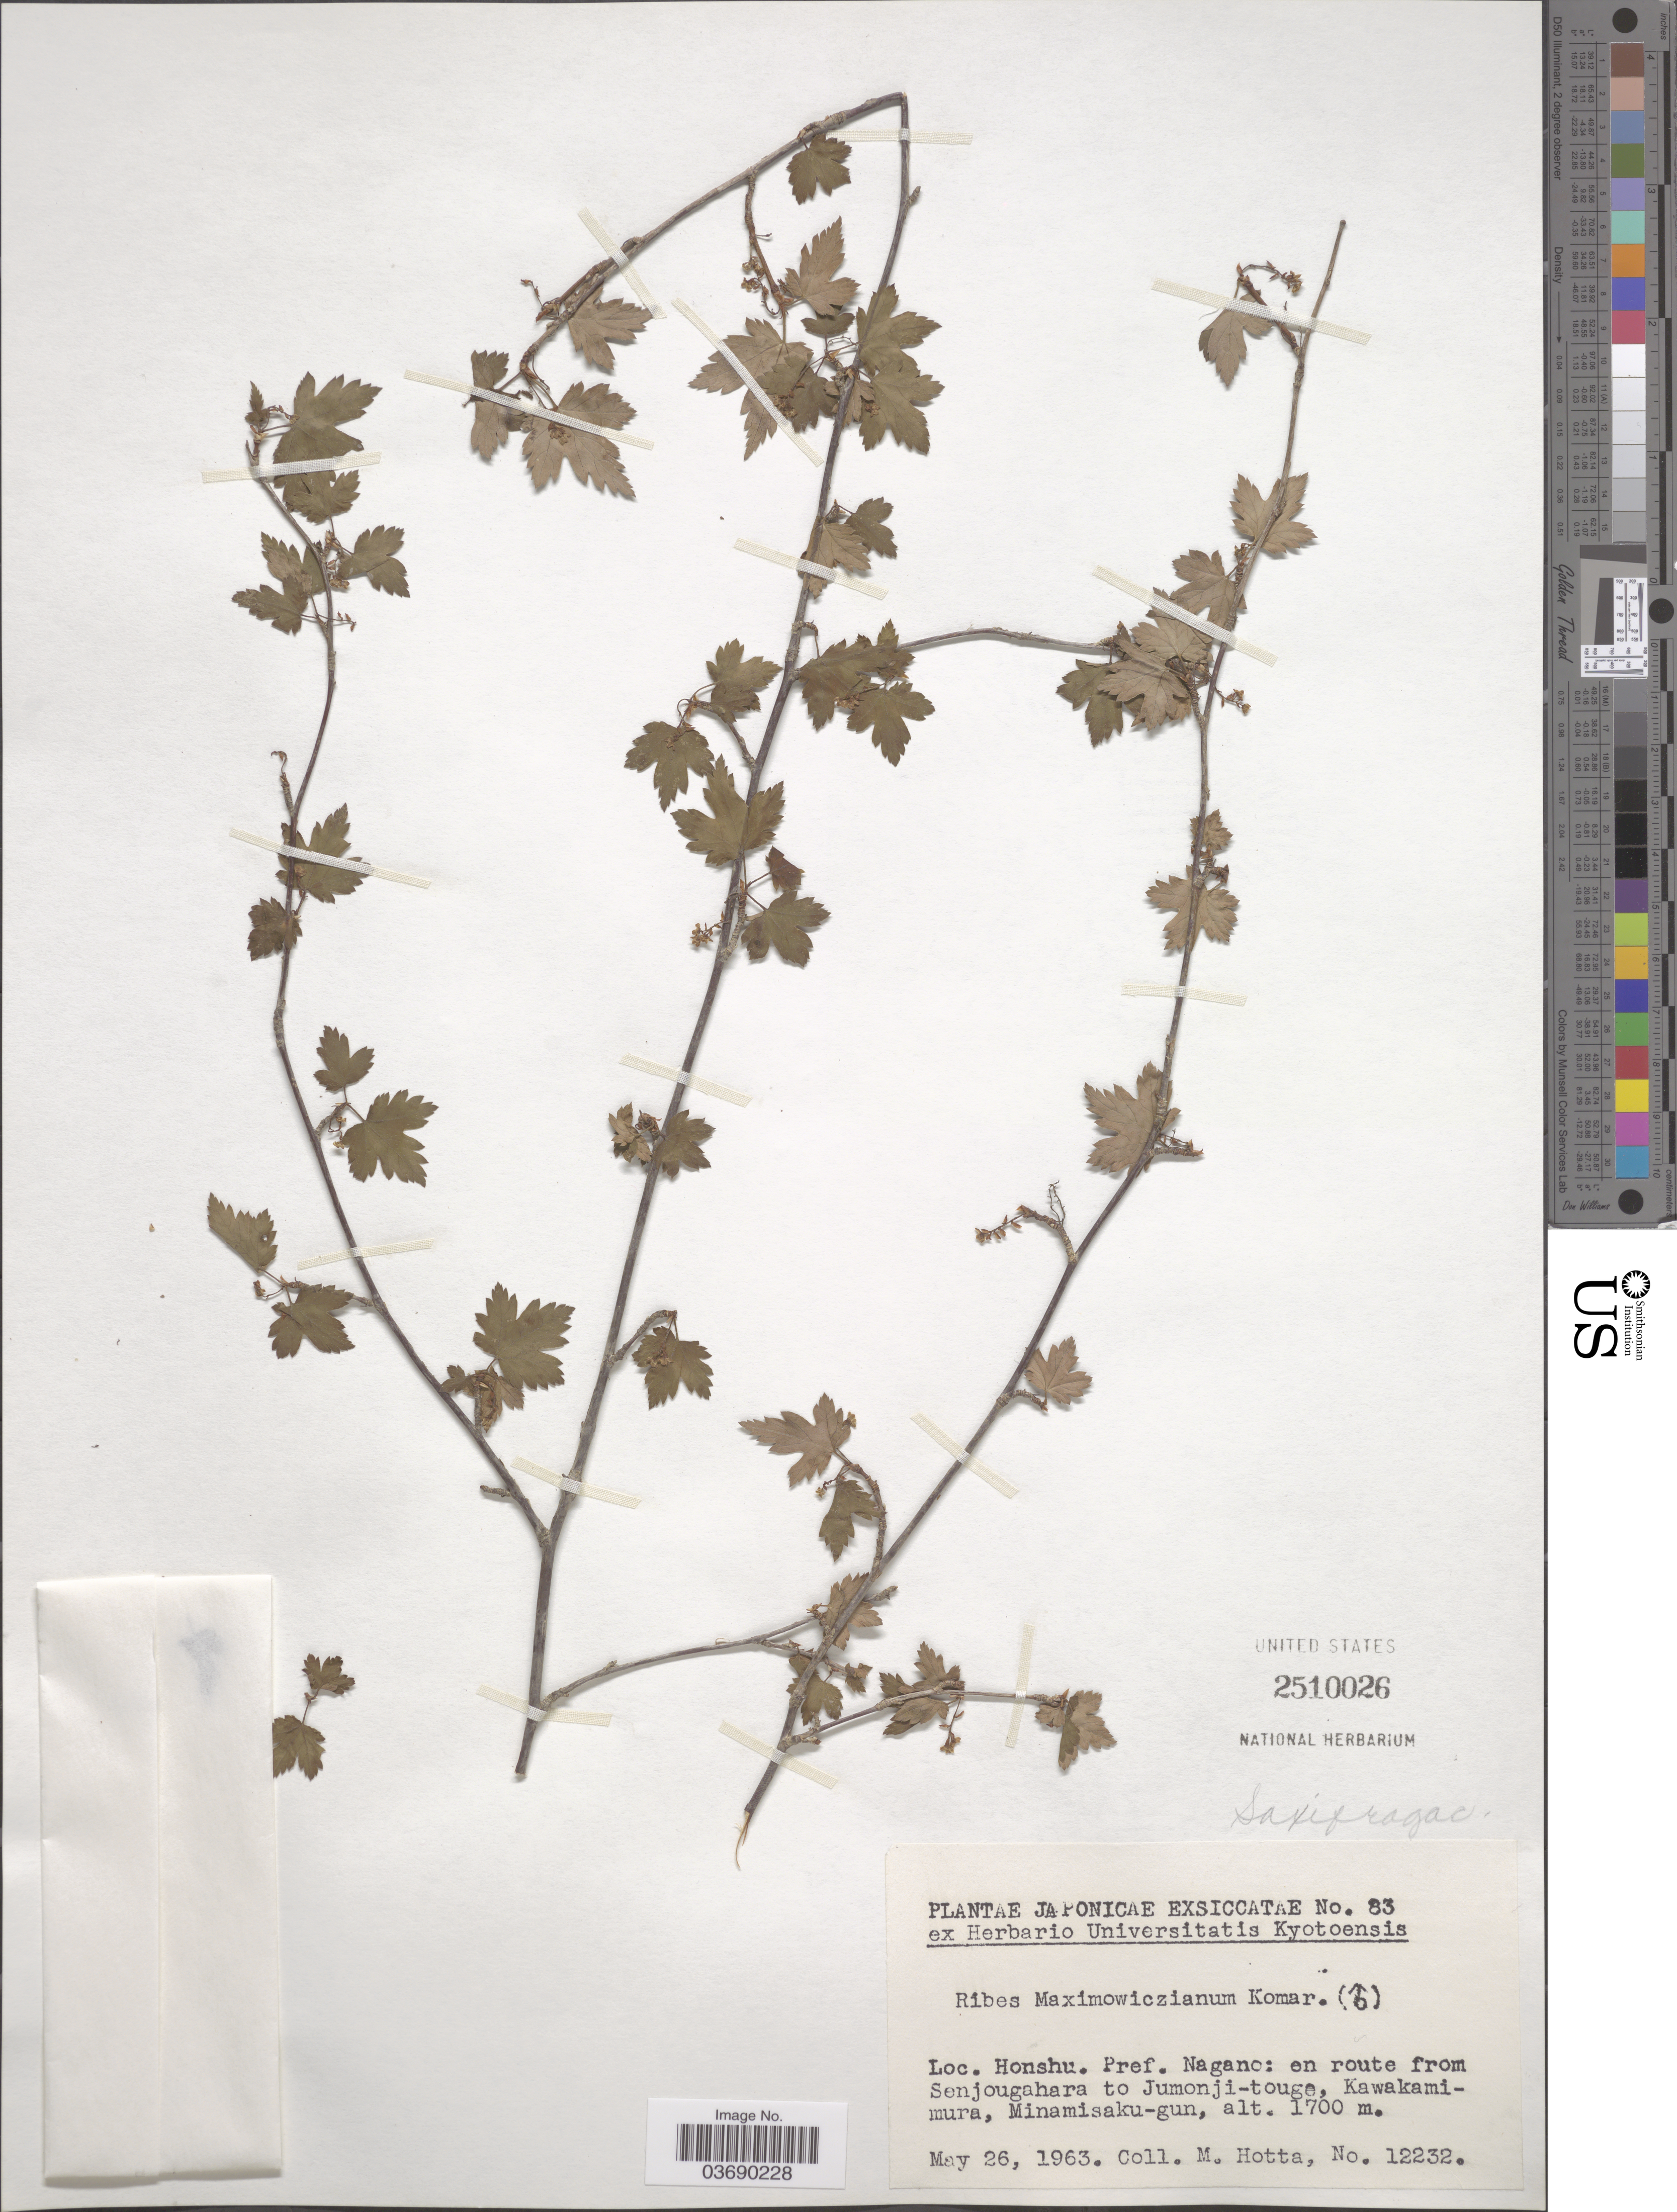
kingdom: Plantae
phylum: Tracheophyta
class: Magnoliopsida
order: Saxifragales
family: Grossulariaceae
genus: Ribes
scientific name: Ribes maximowiczianum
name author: Kom.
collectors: M. Hotta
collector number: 12232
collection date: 1963-05-26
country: Japan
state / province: Nagano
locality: Honshu. Pref. en route from Senjougahara to Jumonji-touge, Kawakami-mura, Minamisaku-gun.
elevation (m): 1700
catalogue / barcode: US 2510026